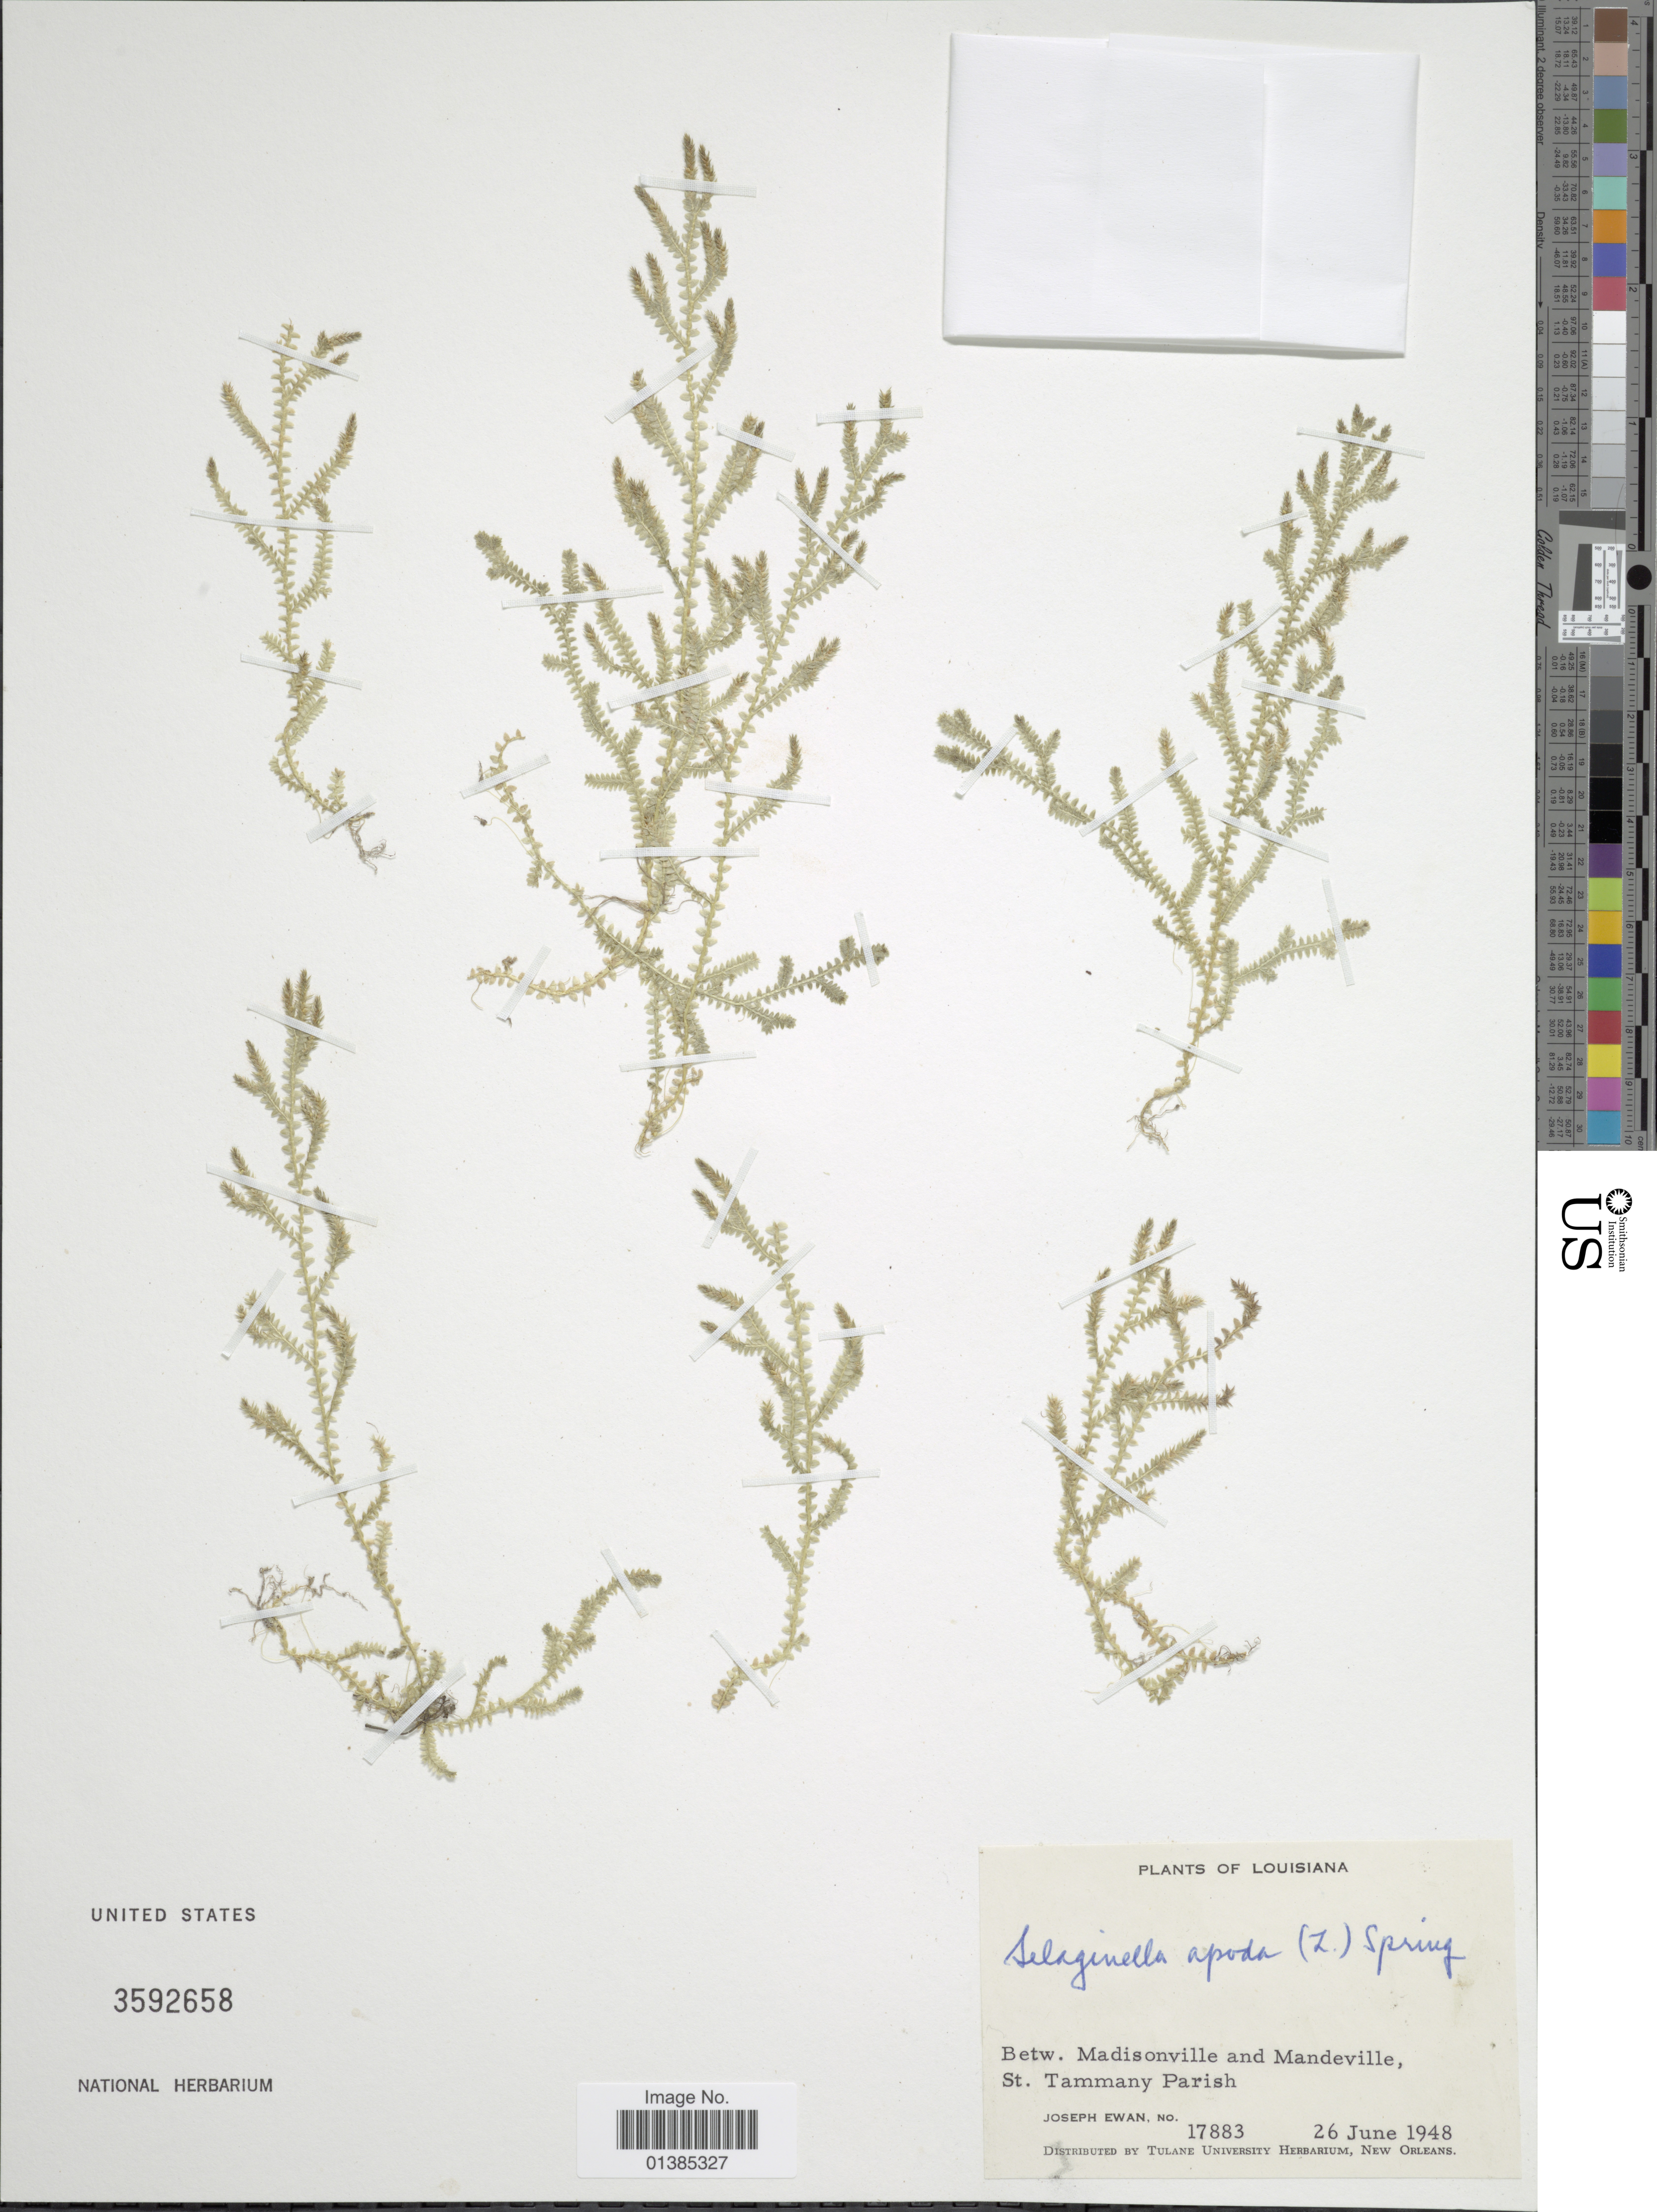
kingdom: Plantae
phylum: Tracheophyta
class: Lycopodiopsida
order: Selaginellales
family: Selaginellaceae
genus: Selaginella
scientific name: Selaginella apus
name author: Spring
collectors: J. A. Ewan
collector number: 17883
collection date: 1948-06-26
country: United States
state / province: Louisiana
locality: Betw. Madisonville and Mandeville, St. Tammany Parish.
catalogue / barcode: US 3592658